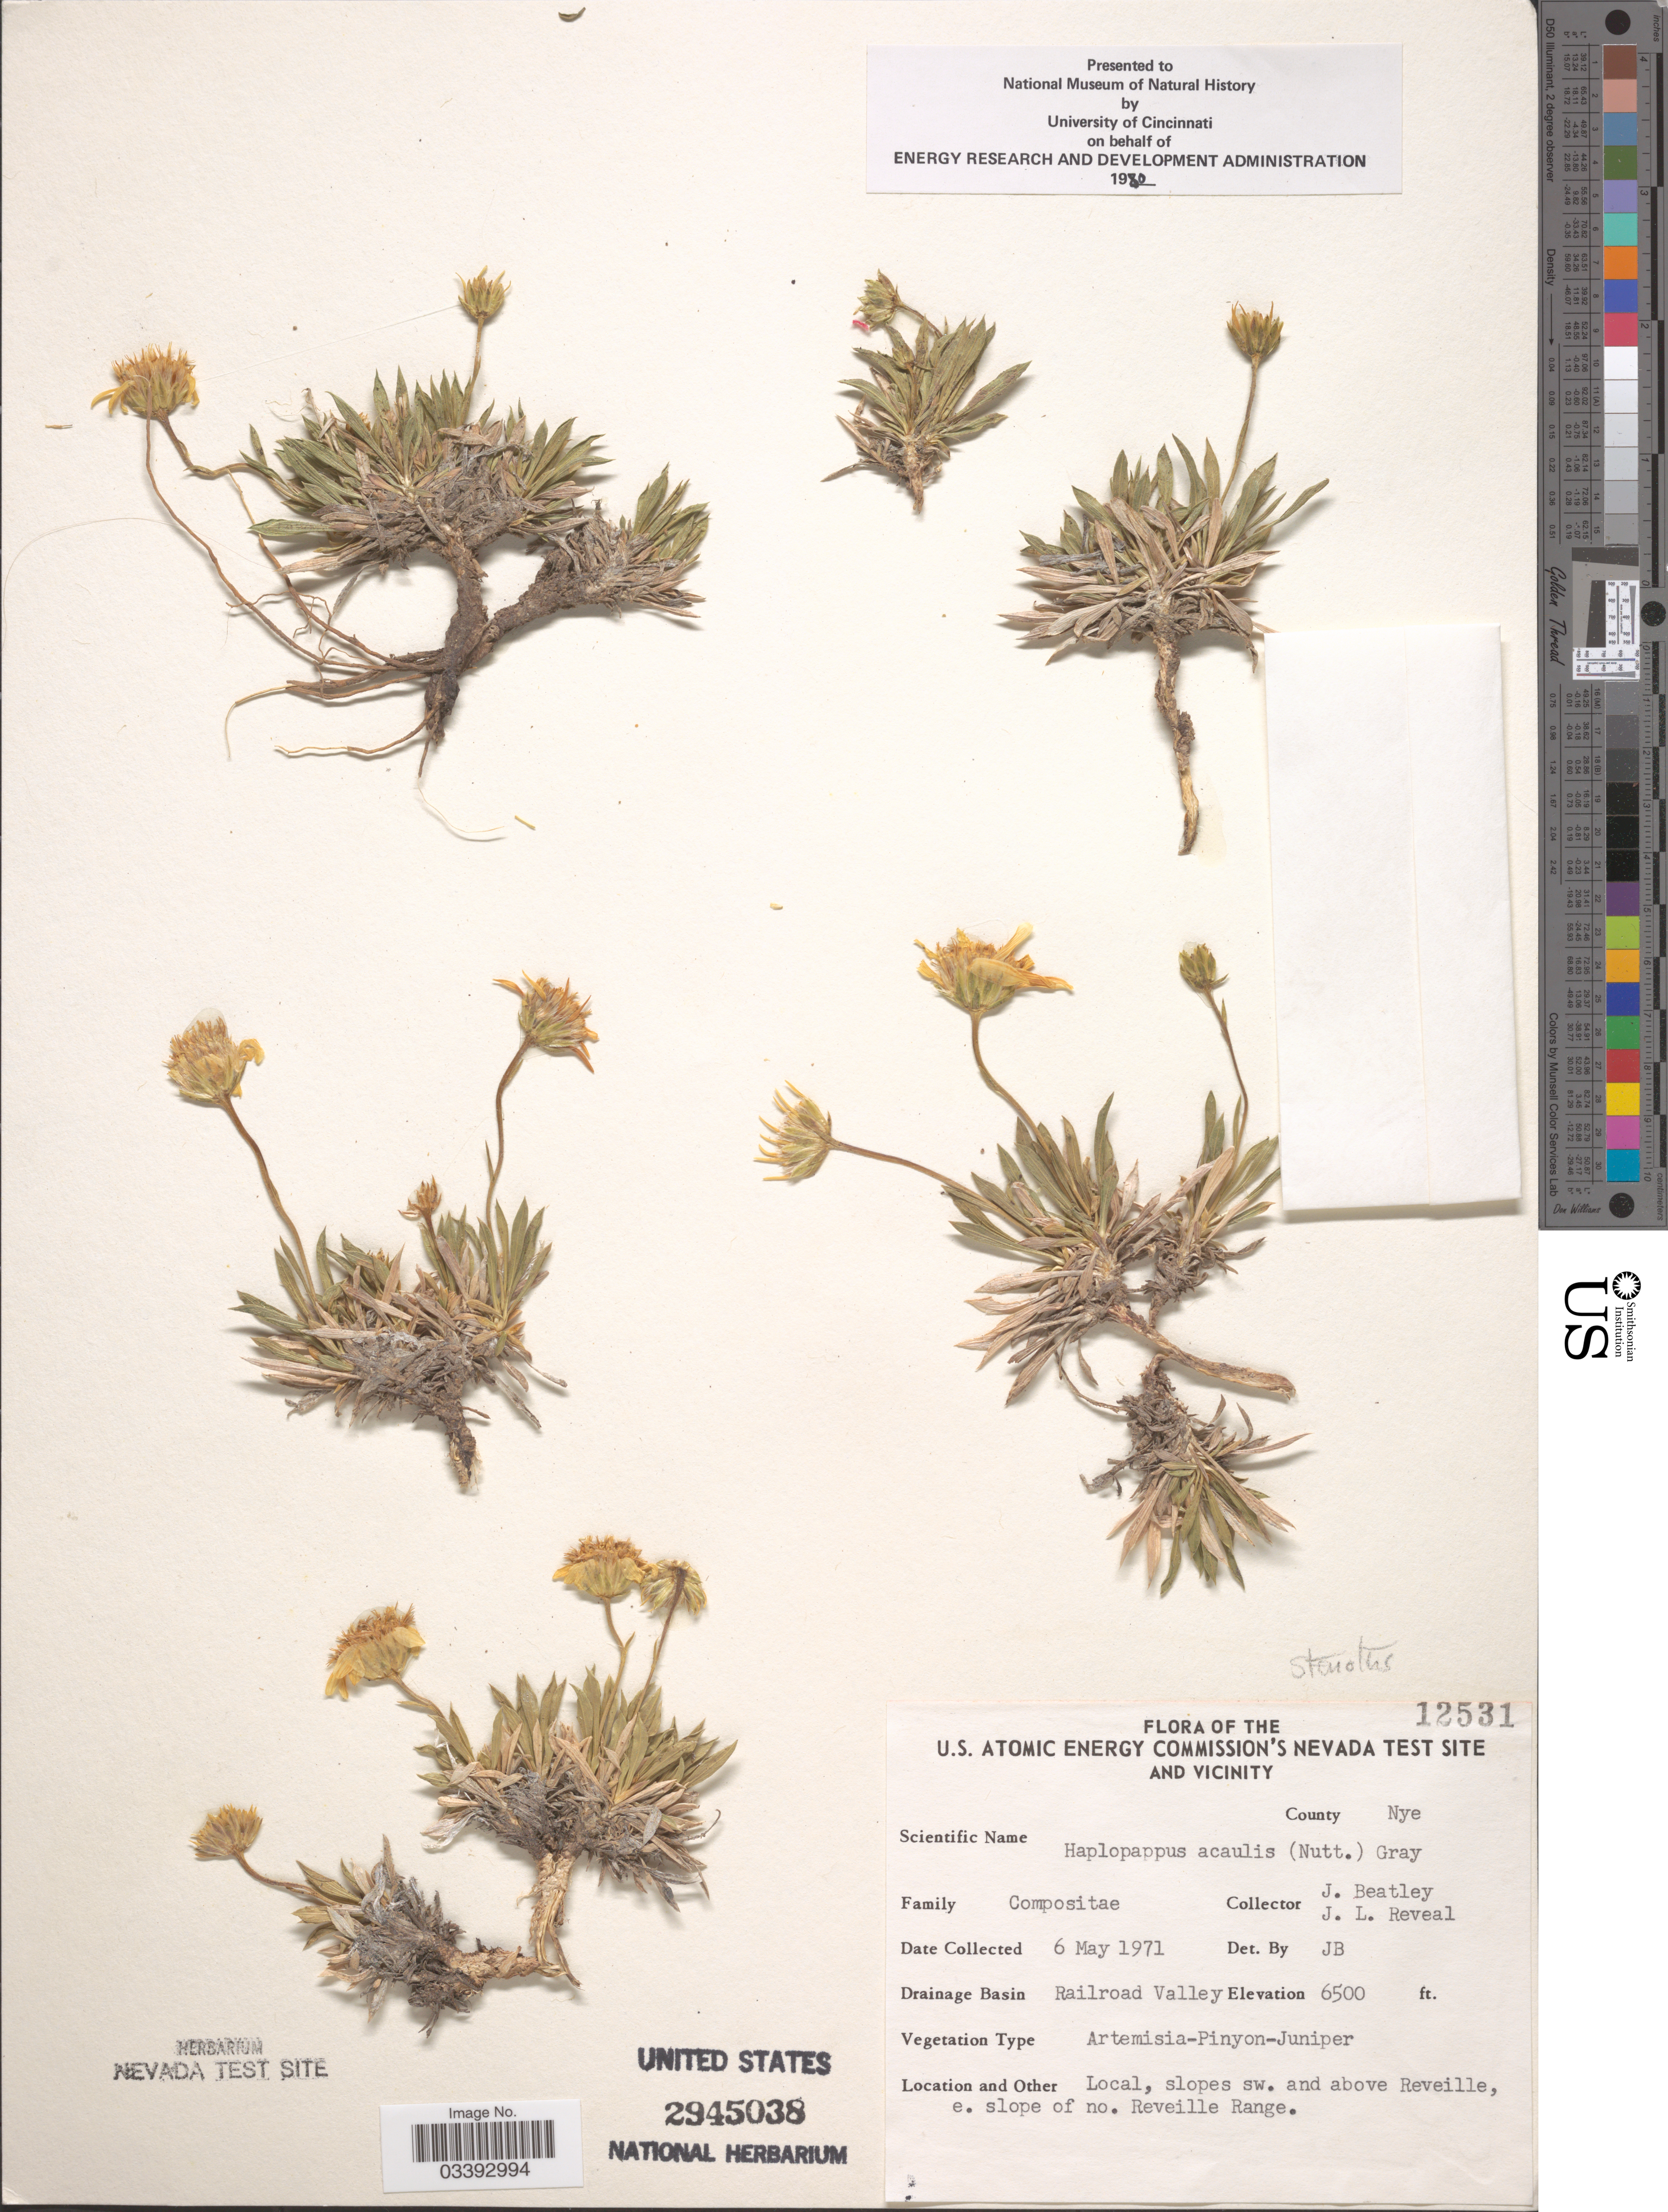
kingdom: Plantae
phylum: Tracheophyta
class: Magnoliopsida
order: Asterales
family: Asteraceae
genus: Stenotus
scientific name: Stenotus acaulis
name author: (Nutt.) Nutt.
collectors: J. C. Beatley & J. L. Reveal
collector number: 12531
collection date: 1971-05-06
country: United States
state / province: Nevada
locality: U.S. Atomic Energy Commission's Nevada Test Site and Vicinity. County Nye. Drainage Basin Railroad Valley. Slopes sw. and above Reveille, e. slope of no. Reveille Range.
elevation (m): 1981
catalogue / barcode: US 2945038